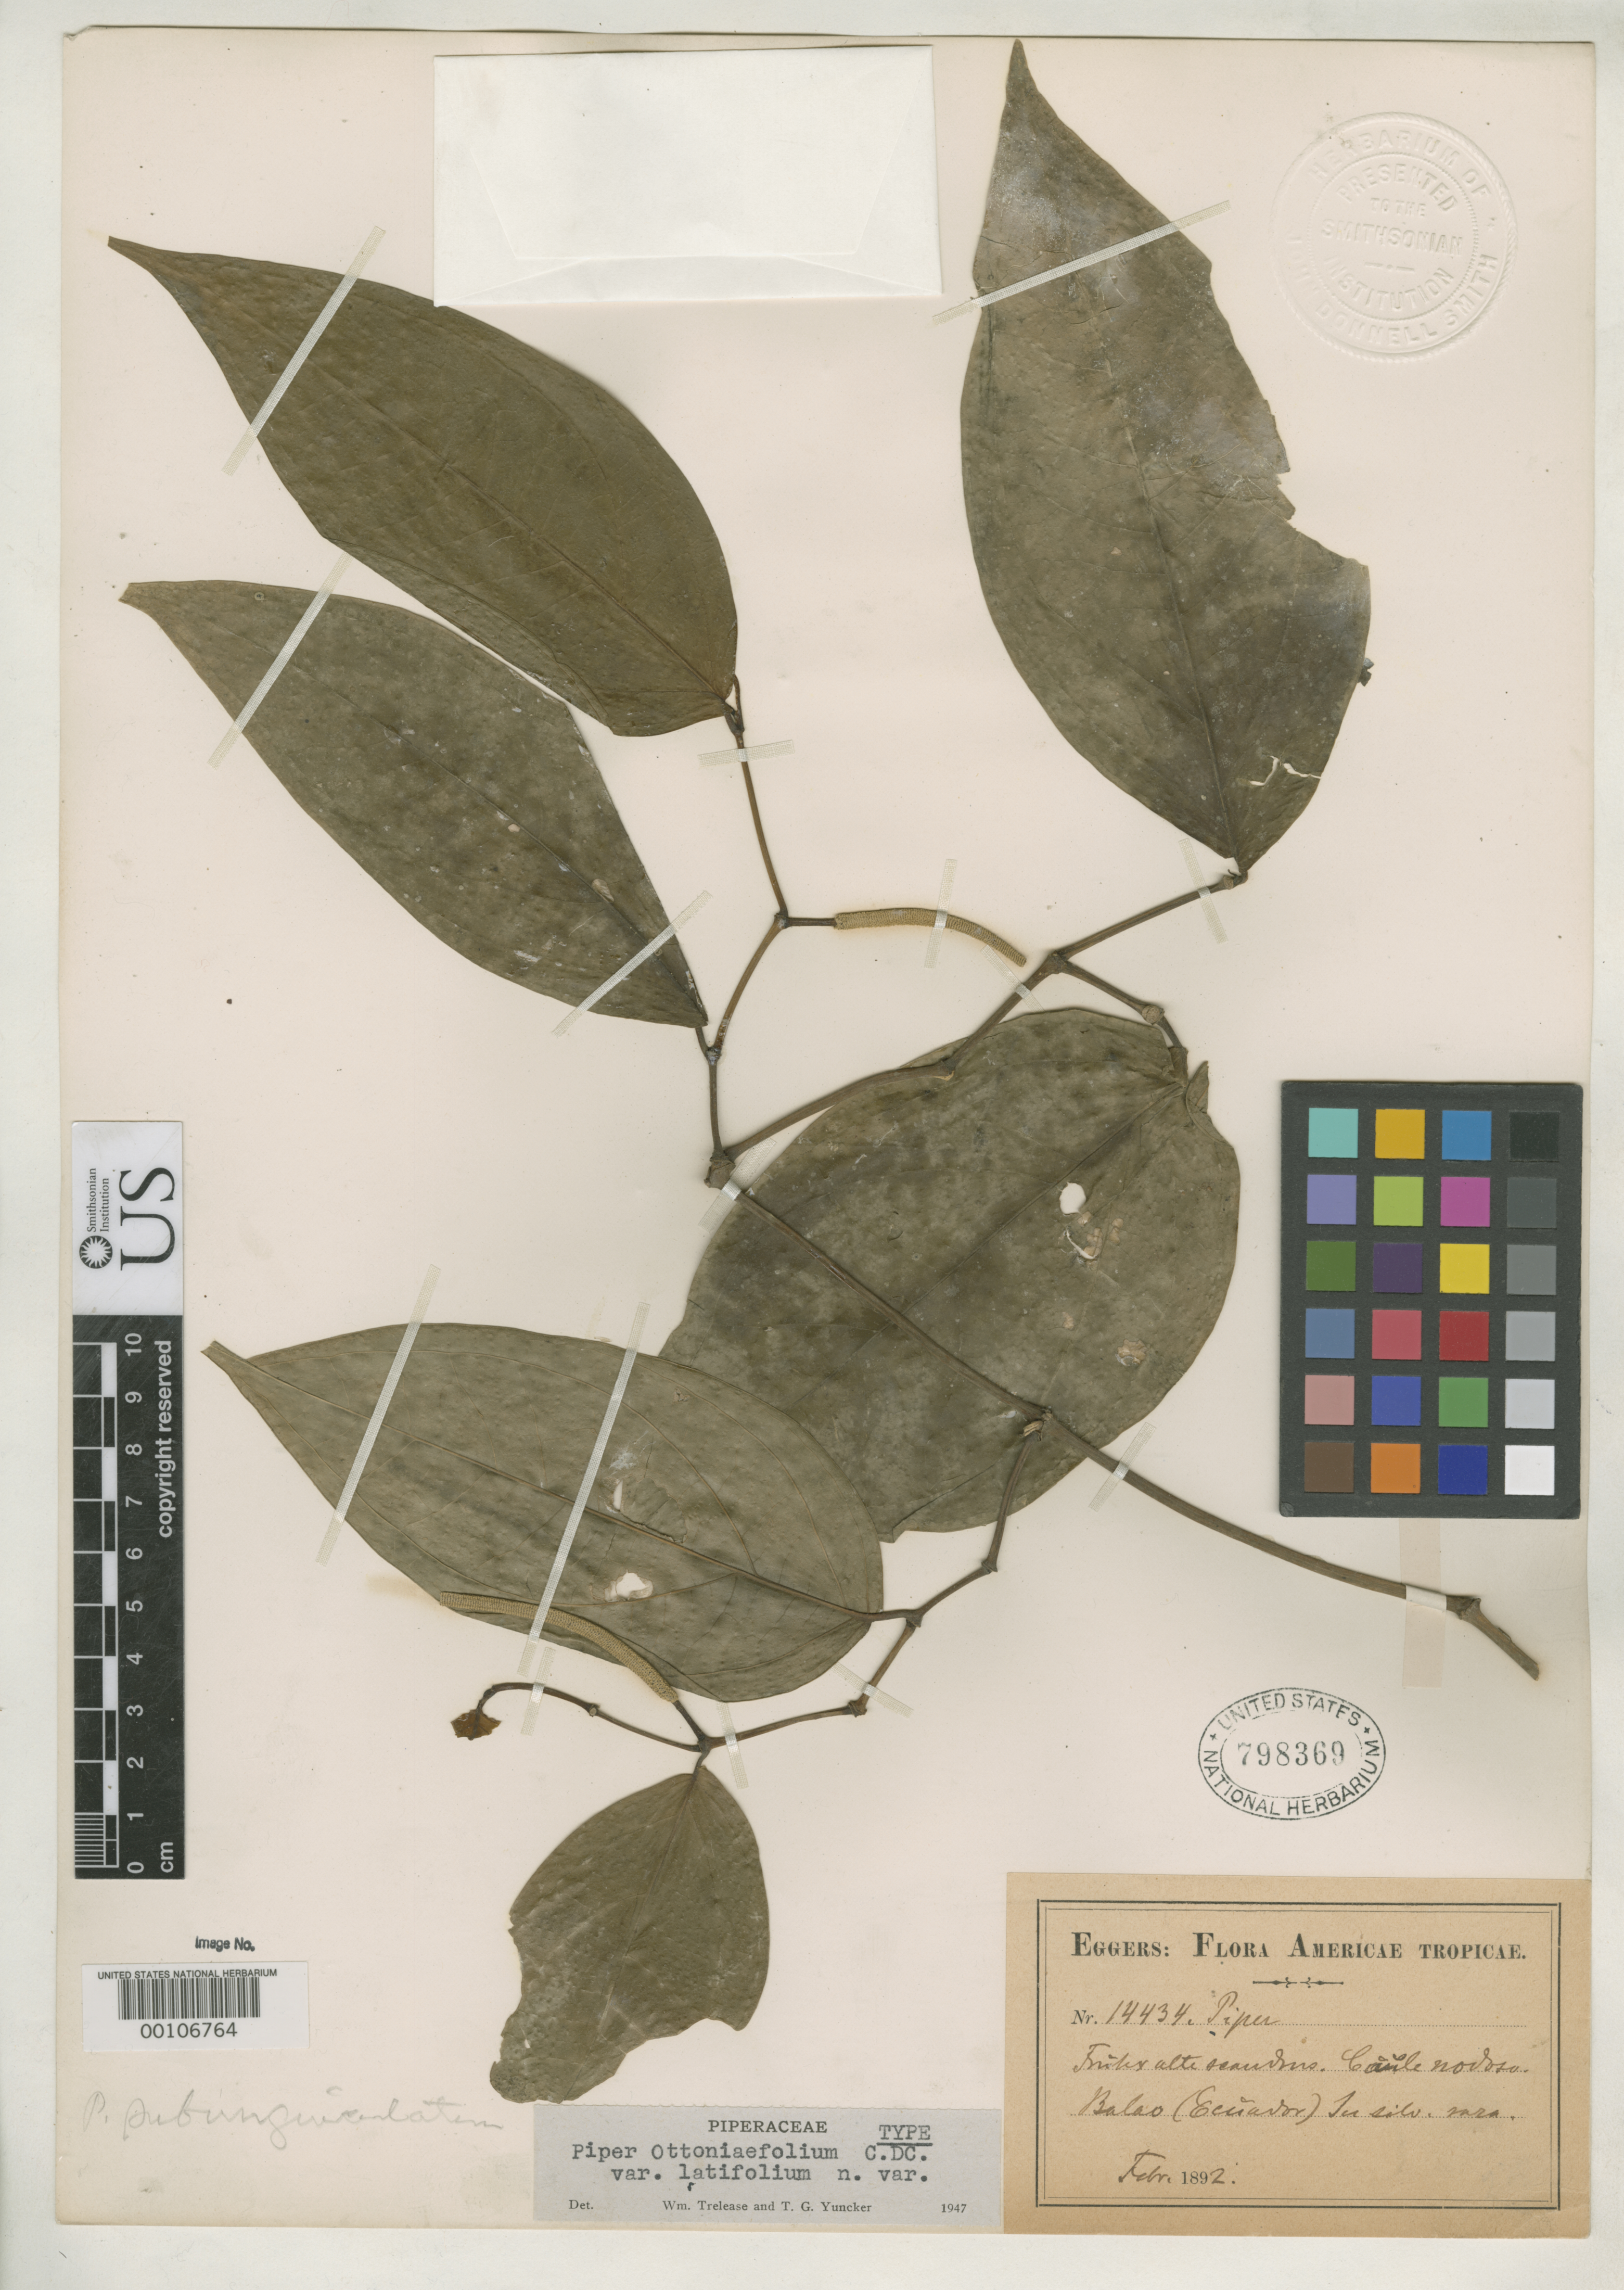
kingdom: Plantae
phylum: Tracheophyta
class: Magnoliopsida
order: Piperales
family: Piperaceae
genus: Piper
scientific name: Piper ottoniaefolium var. latifolium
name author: Trel. & Yunck.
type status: Holotype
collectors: H. F. A. von Eggers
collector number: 14434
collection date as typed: Feb 1892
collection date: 1892-02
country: Ecuador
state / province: Guayas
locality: Balao.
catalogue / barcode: US 798369